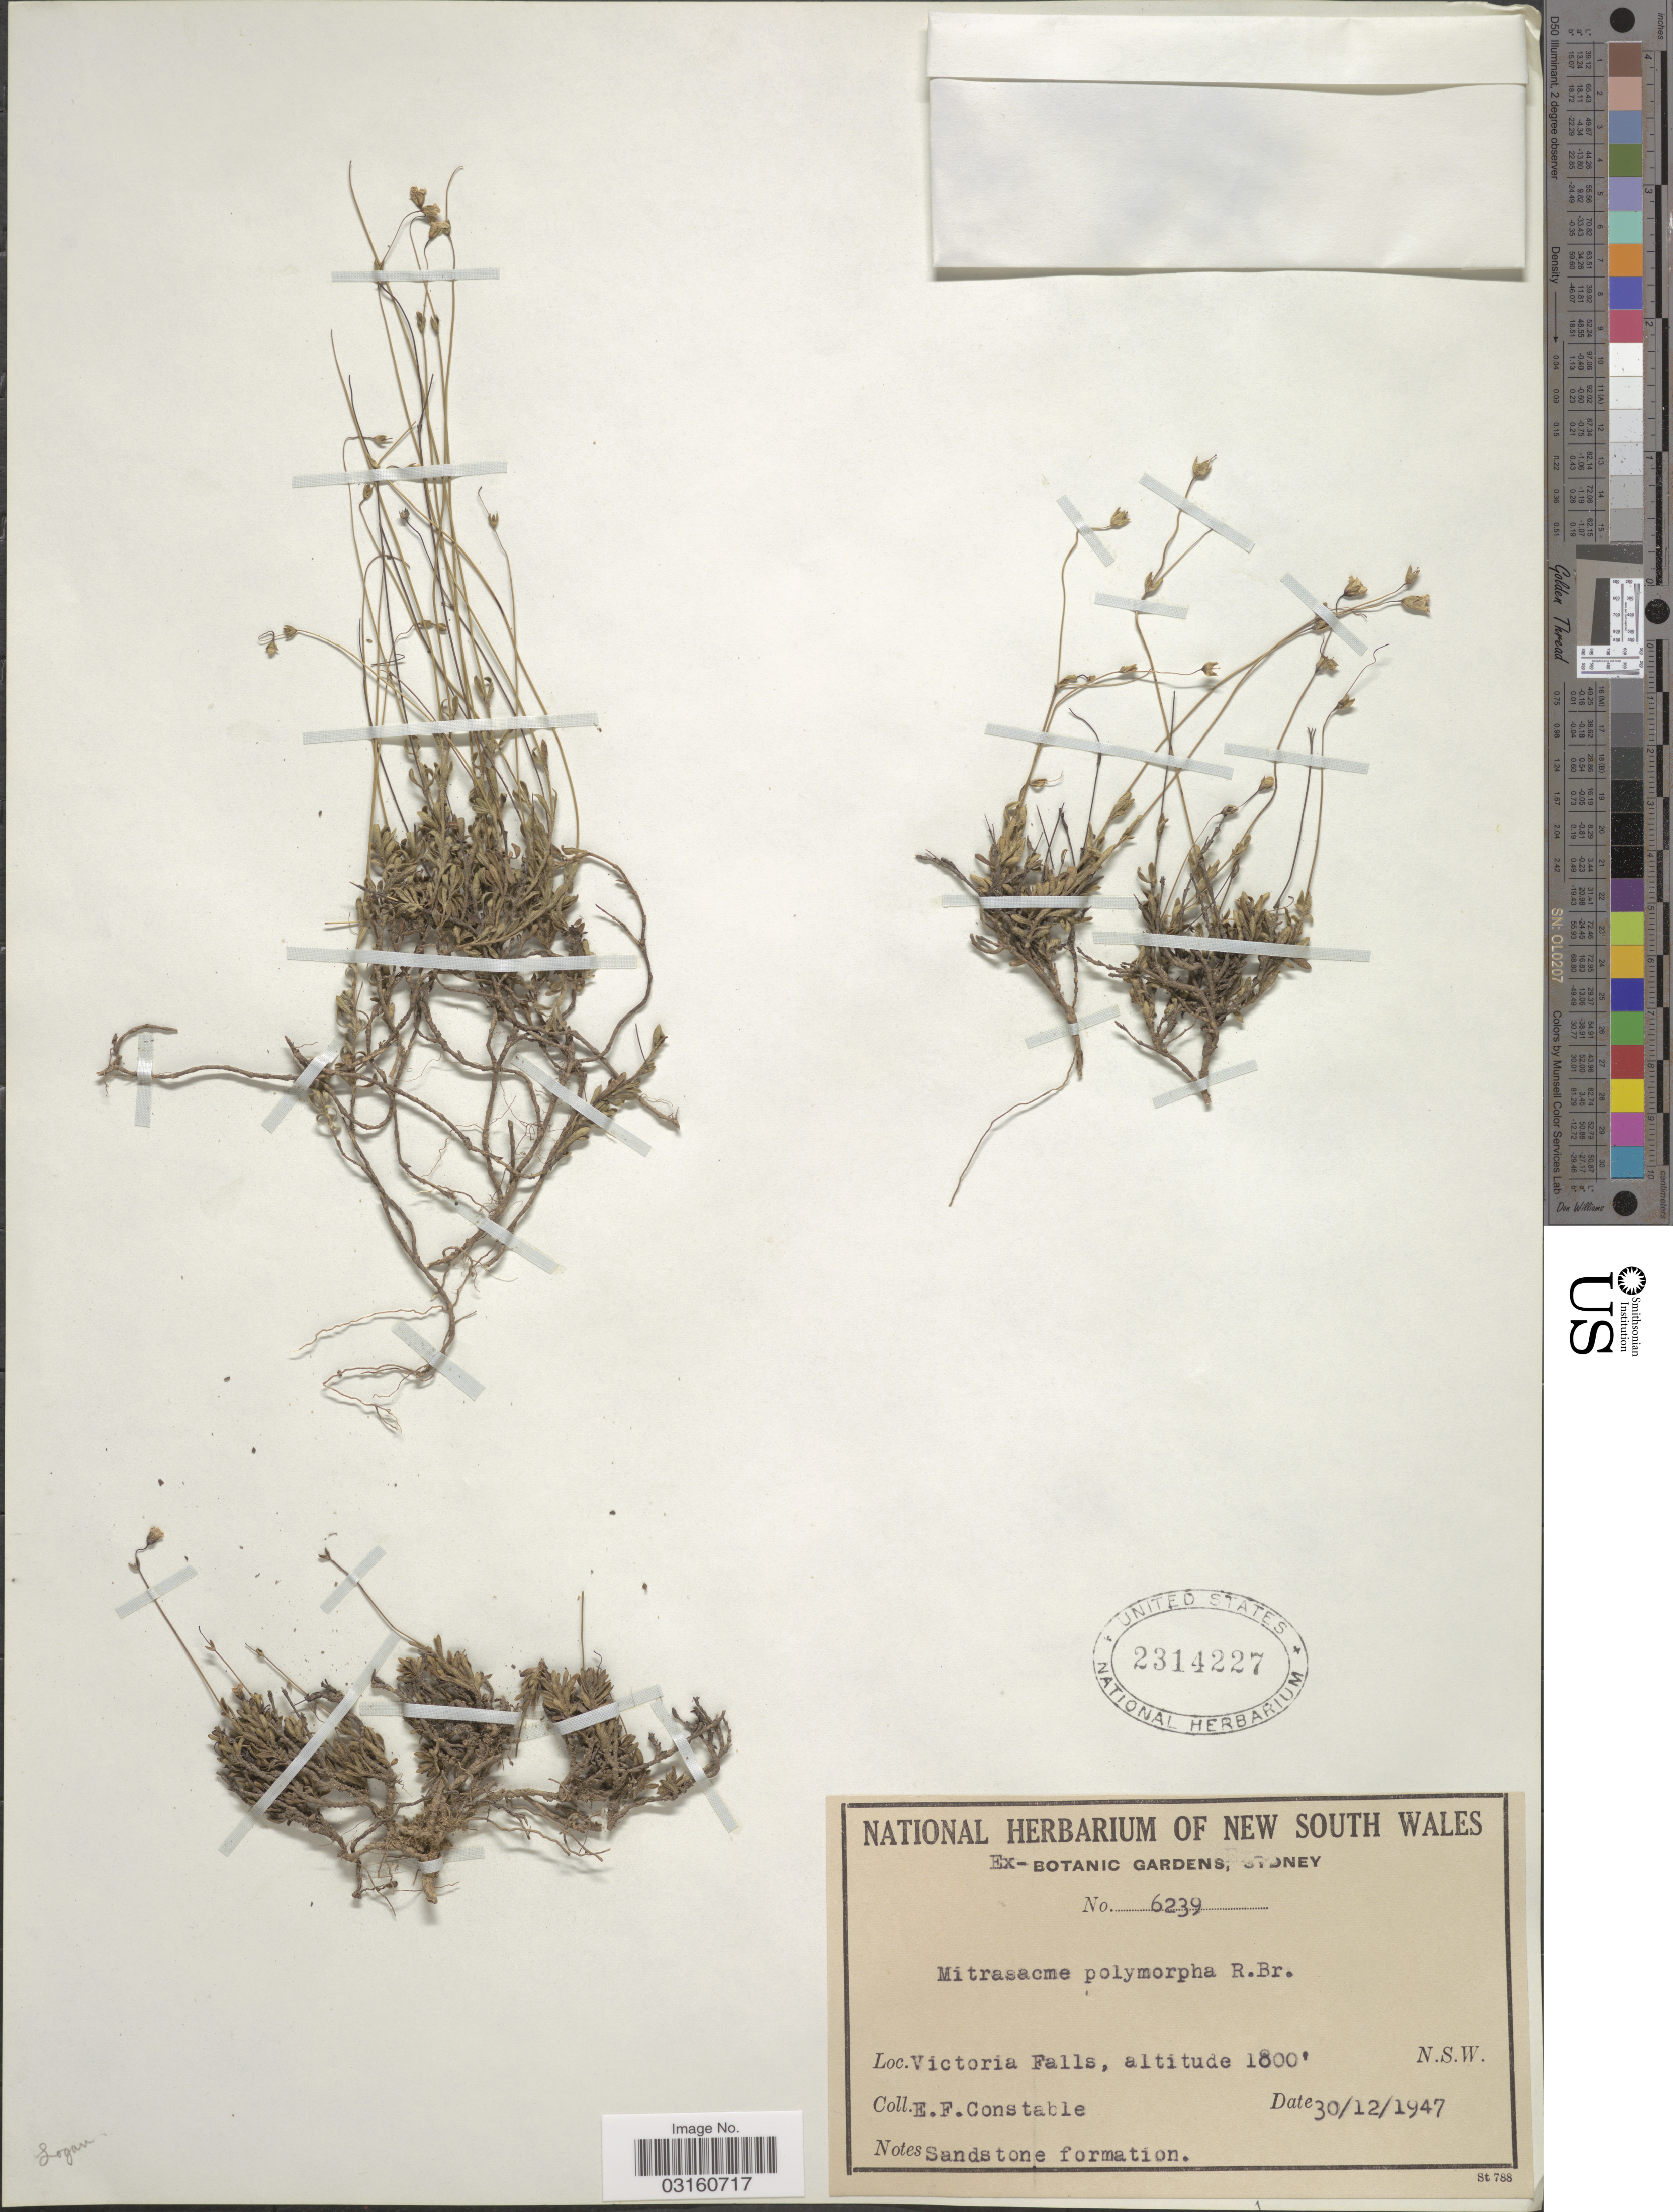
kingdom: Plantae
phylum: Tracheophyta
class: Magnoliopsida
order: Gentianales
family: Loganiaceae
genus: Mitrasacme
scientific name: Mitrasacme polymorpha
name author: R. Br.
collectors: E. F. Constable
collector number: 6239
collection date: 1947-12-30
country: Australia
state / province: New South Wales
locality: Victoria Falls.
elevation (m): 549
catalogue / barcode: US 2314227